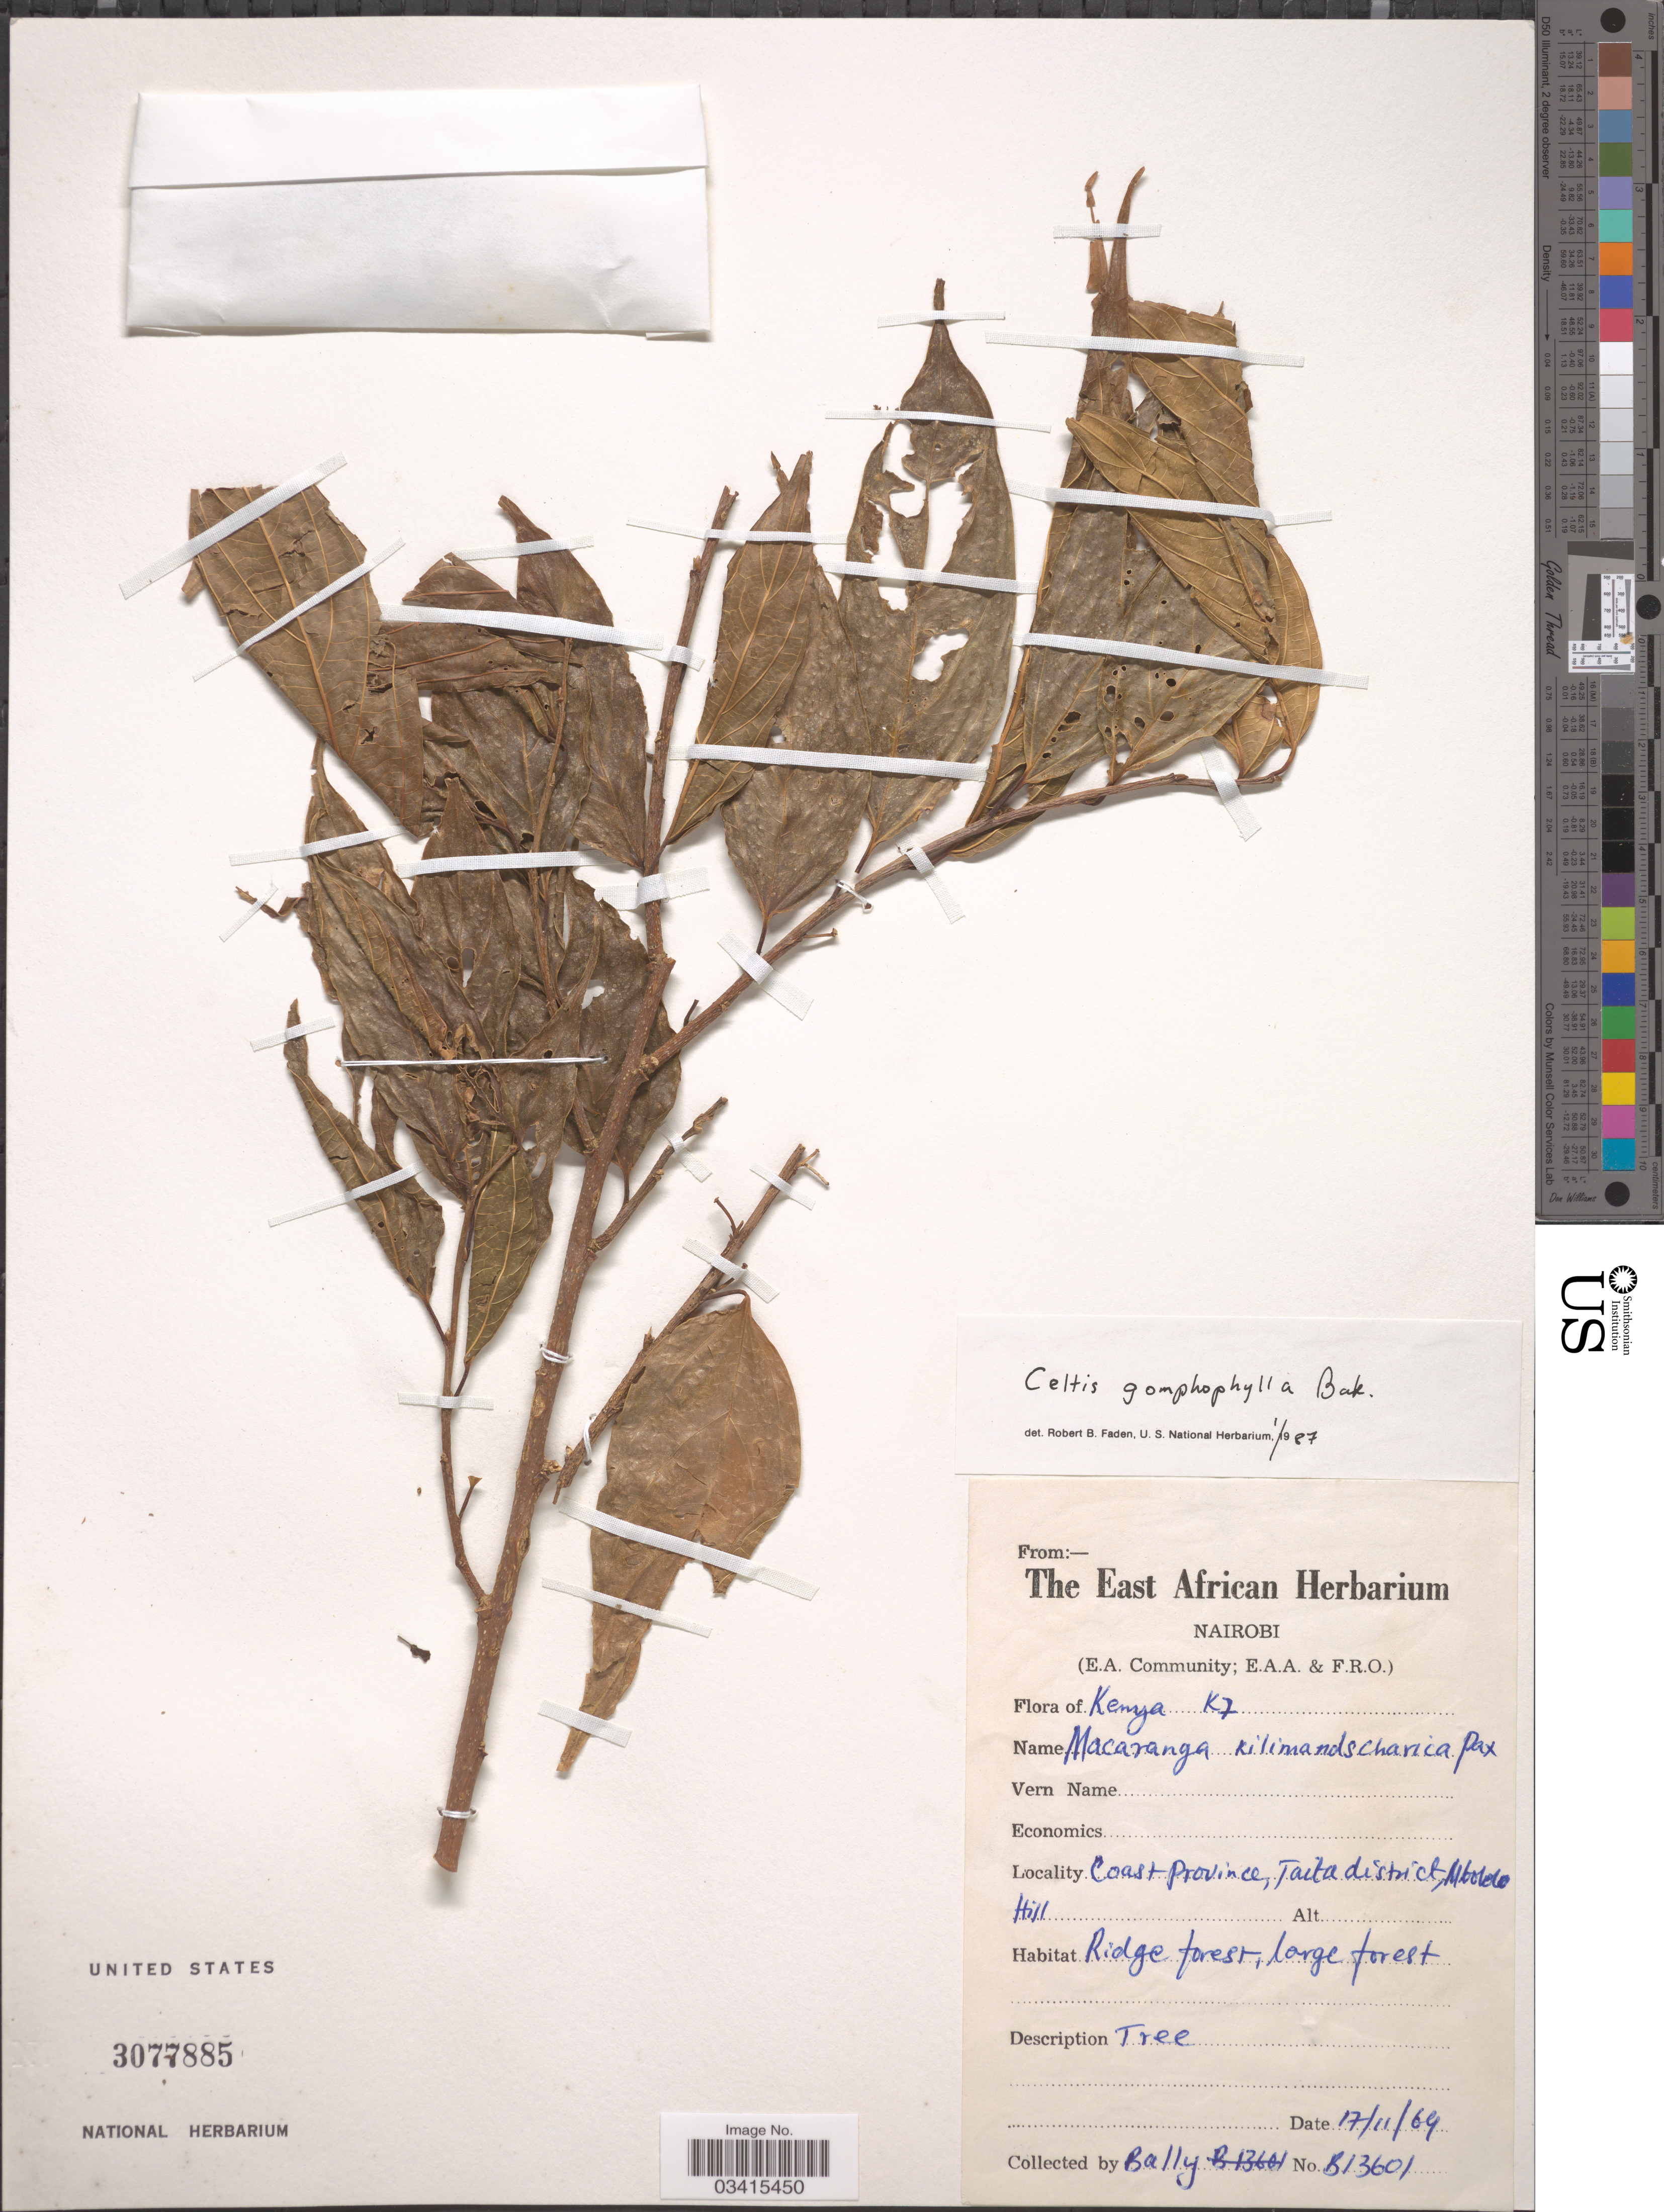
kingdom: Plantae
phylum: Tracheophyta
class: Magnoliopsida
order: Rosales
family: Cannabaceae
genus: Celtis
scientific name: Celtis gomphophylla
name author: Baker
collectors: -. Bally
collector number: B13601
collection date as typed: Transcribed d/m/y: 17/11/64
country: Kenya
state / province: Taita Taveta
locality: Coast Province, Taita district, Mbololo [interpreted] Hill.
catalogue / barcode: US 3077885